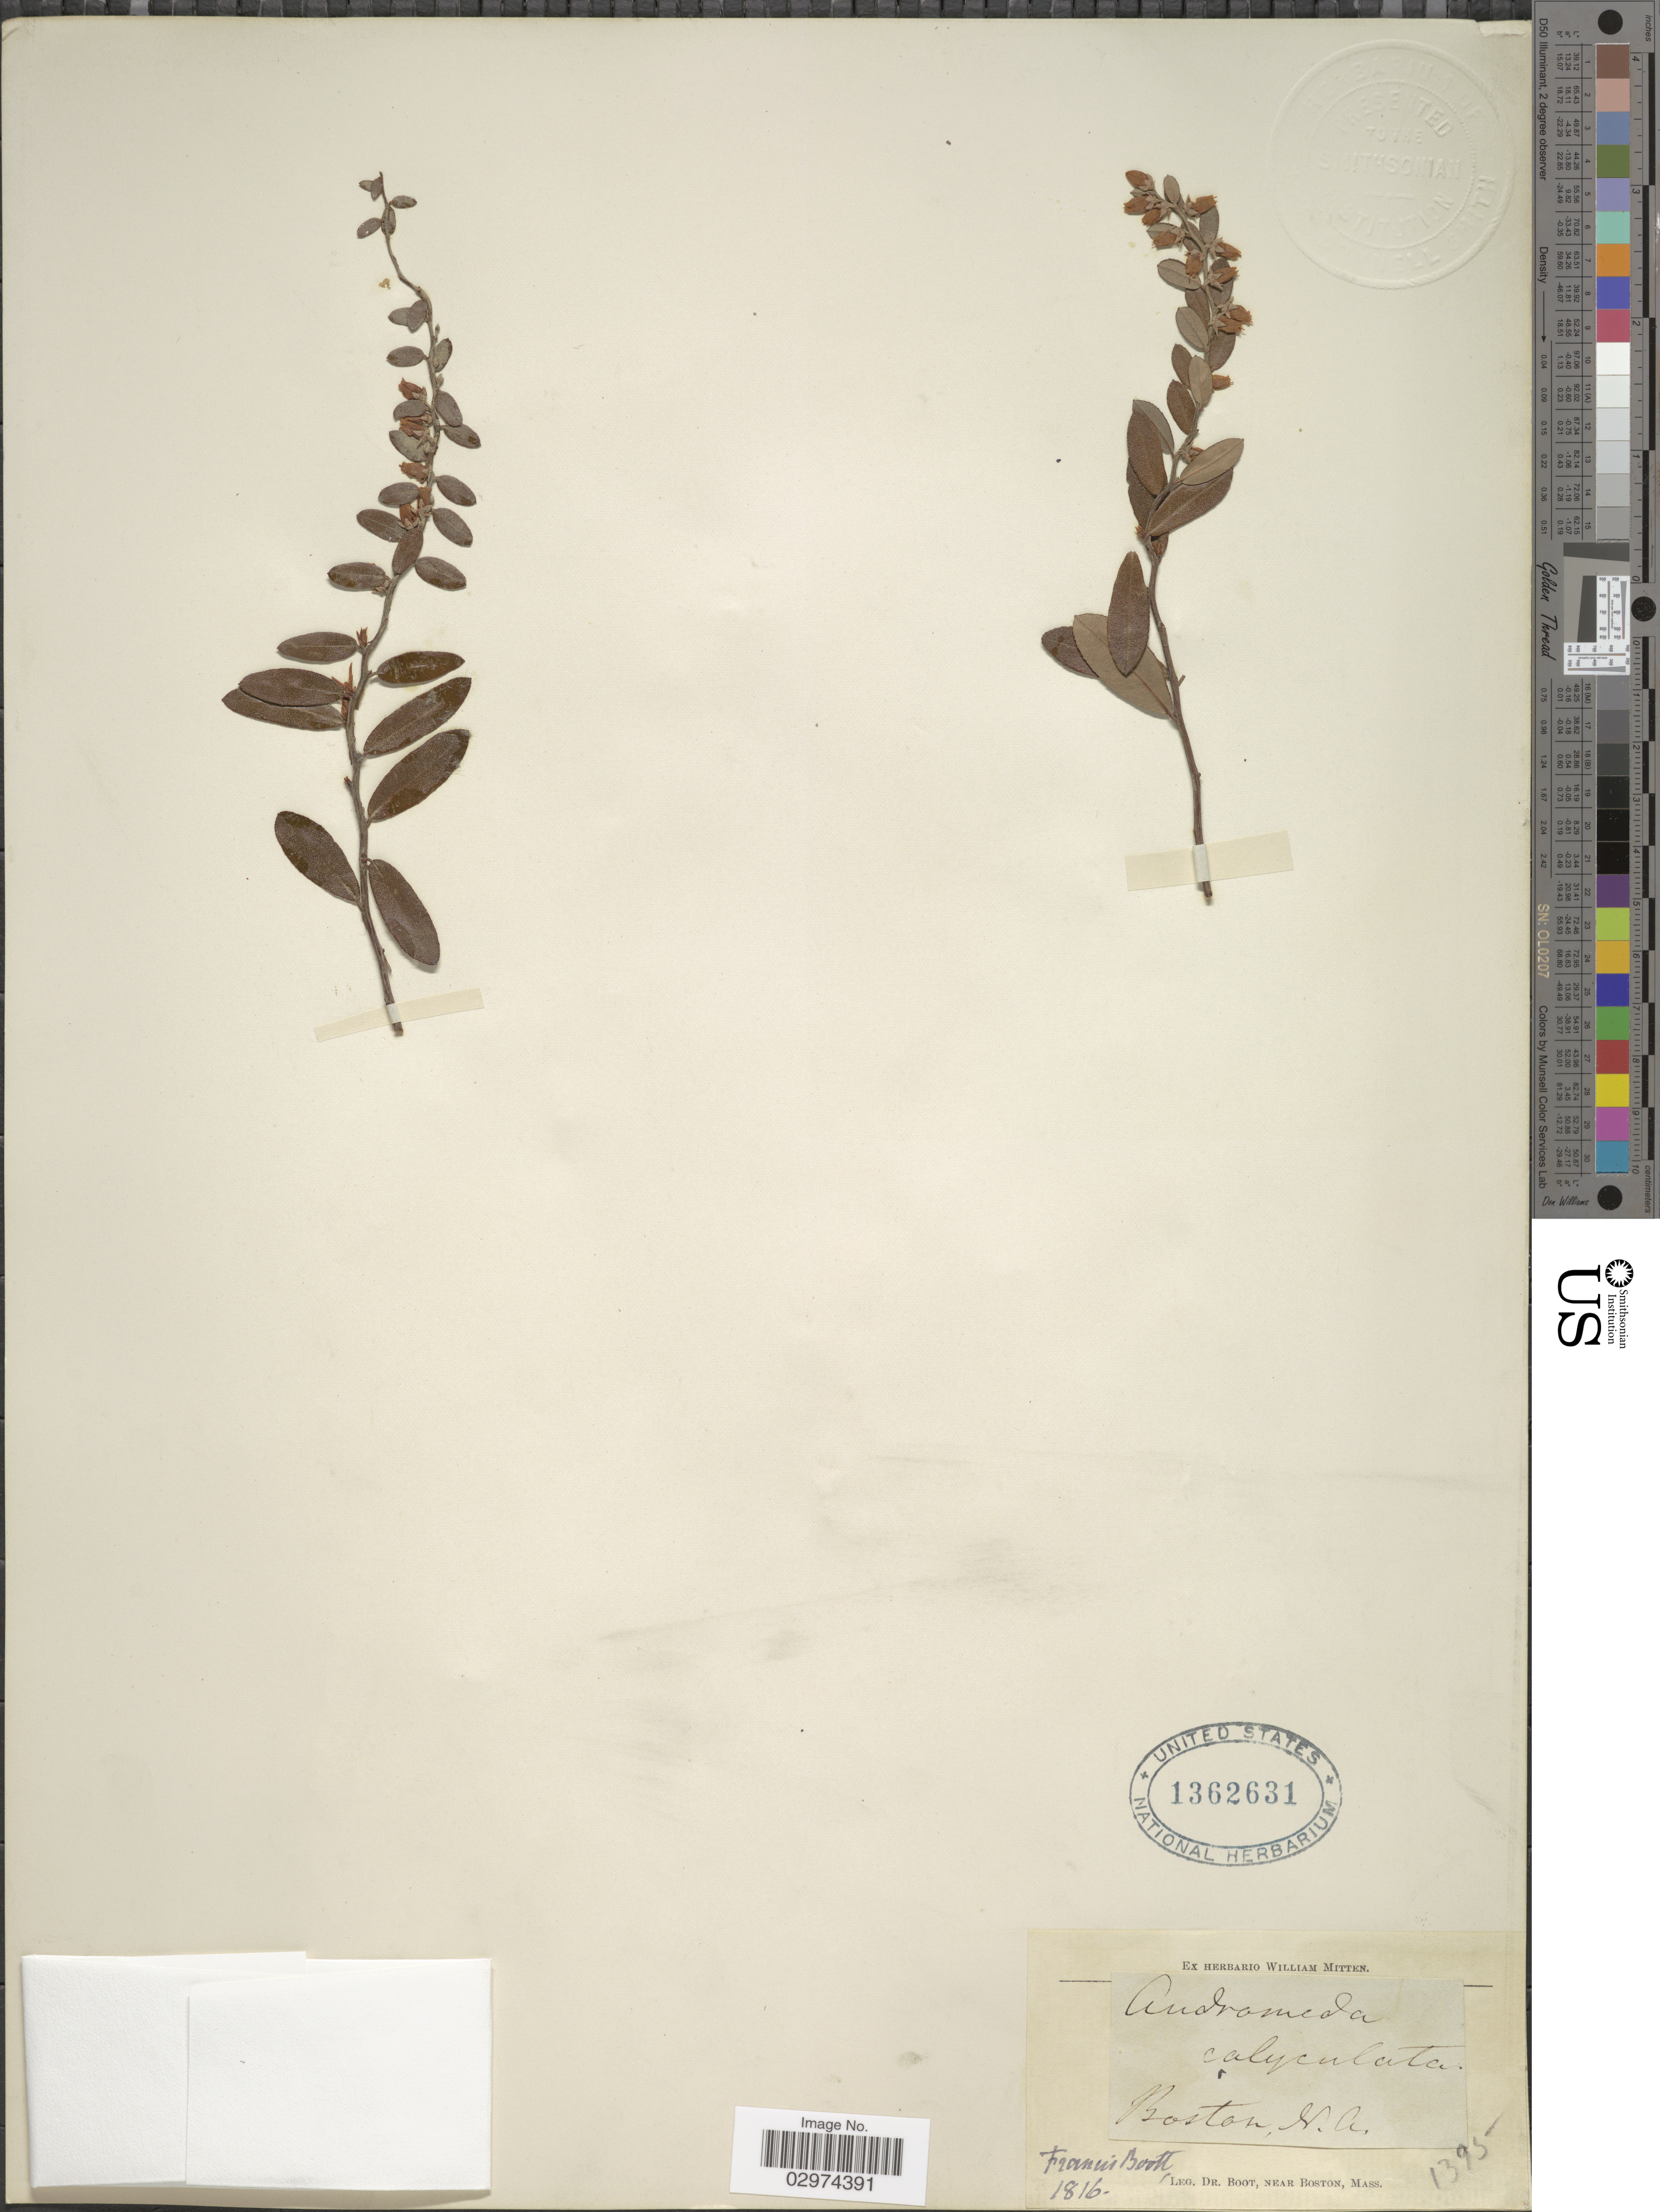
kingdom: Plantae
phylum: Tracheophyta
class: Magnoliopsida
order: Ericales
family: Ericaceae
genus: Chamaedaphne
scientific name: Chamaedaphne calyculata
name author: (L.) Moench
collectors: F. M. B. Boott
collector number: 1395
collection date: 1816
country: United States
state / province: Massachusetts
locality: Near Boston, Mass.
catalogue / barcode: US 1362631